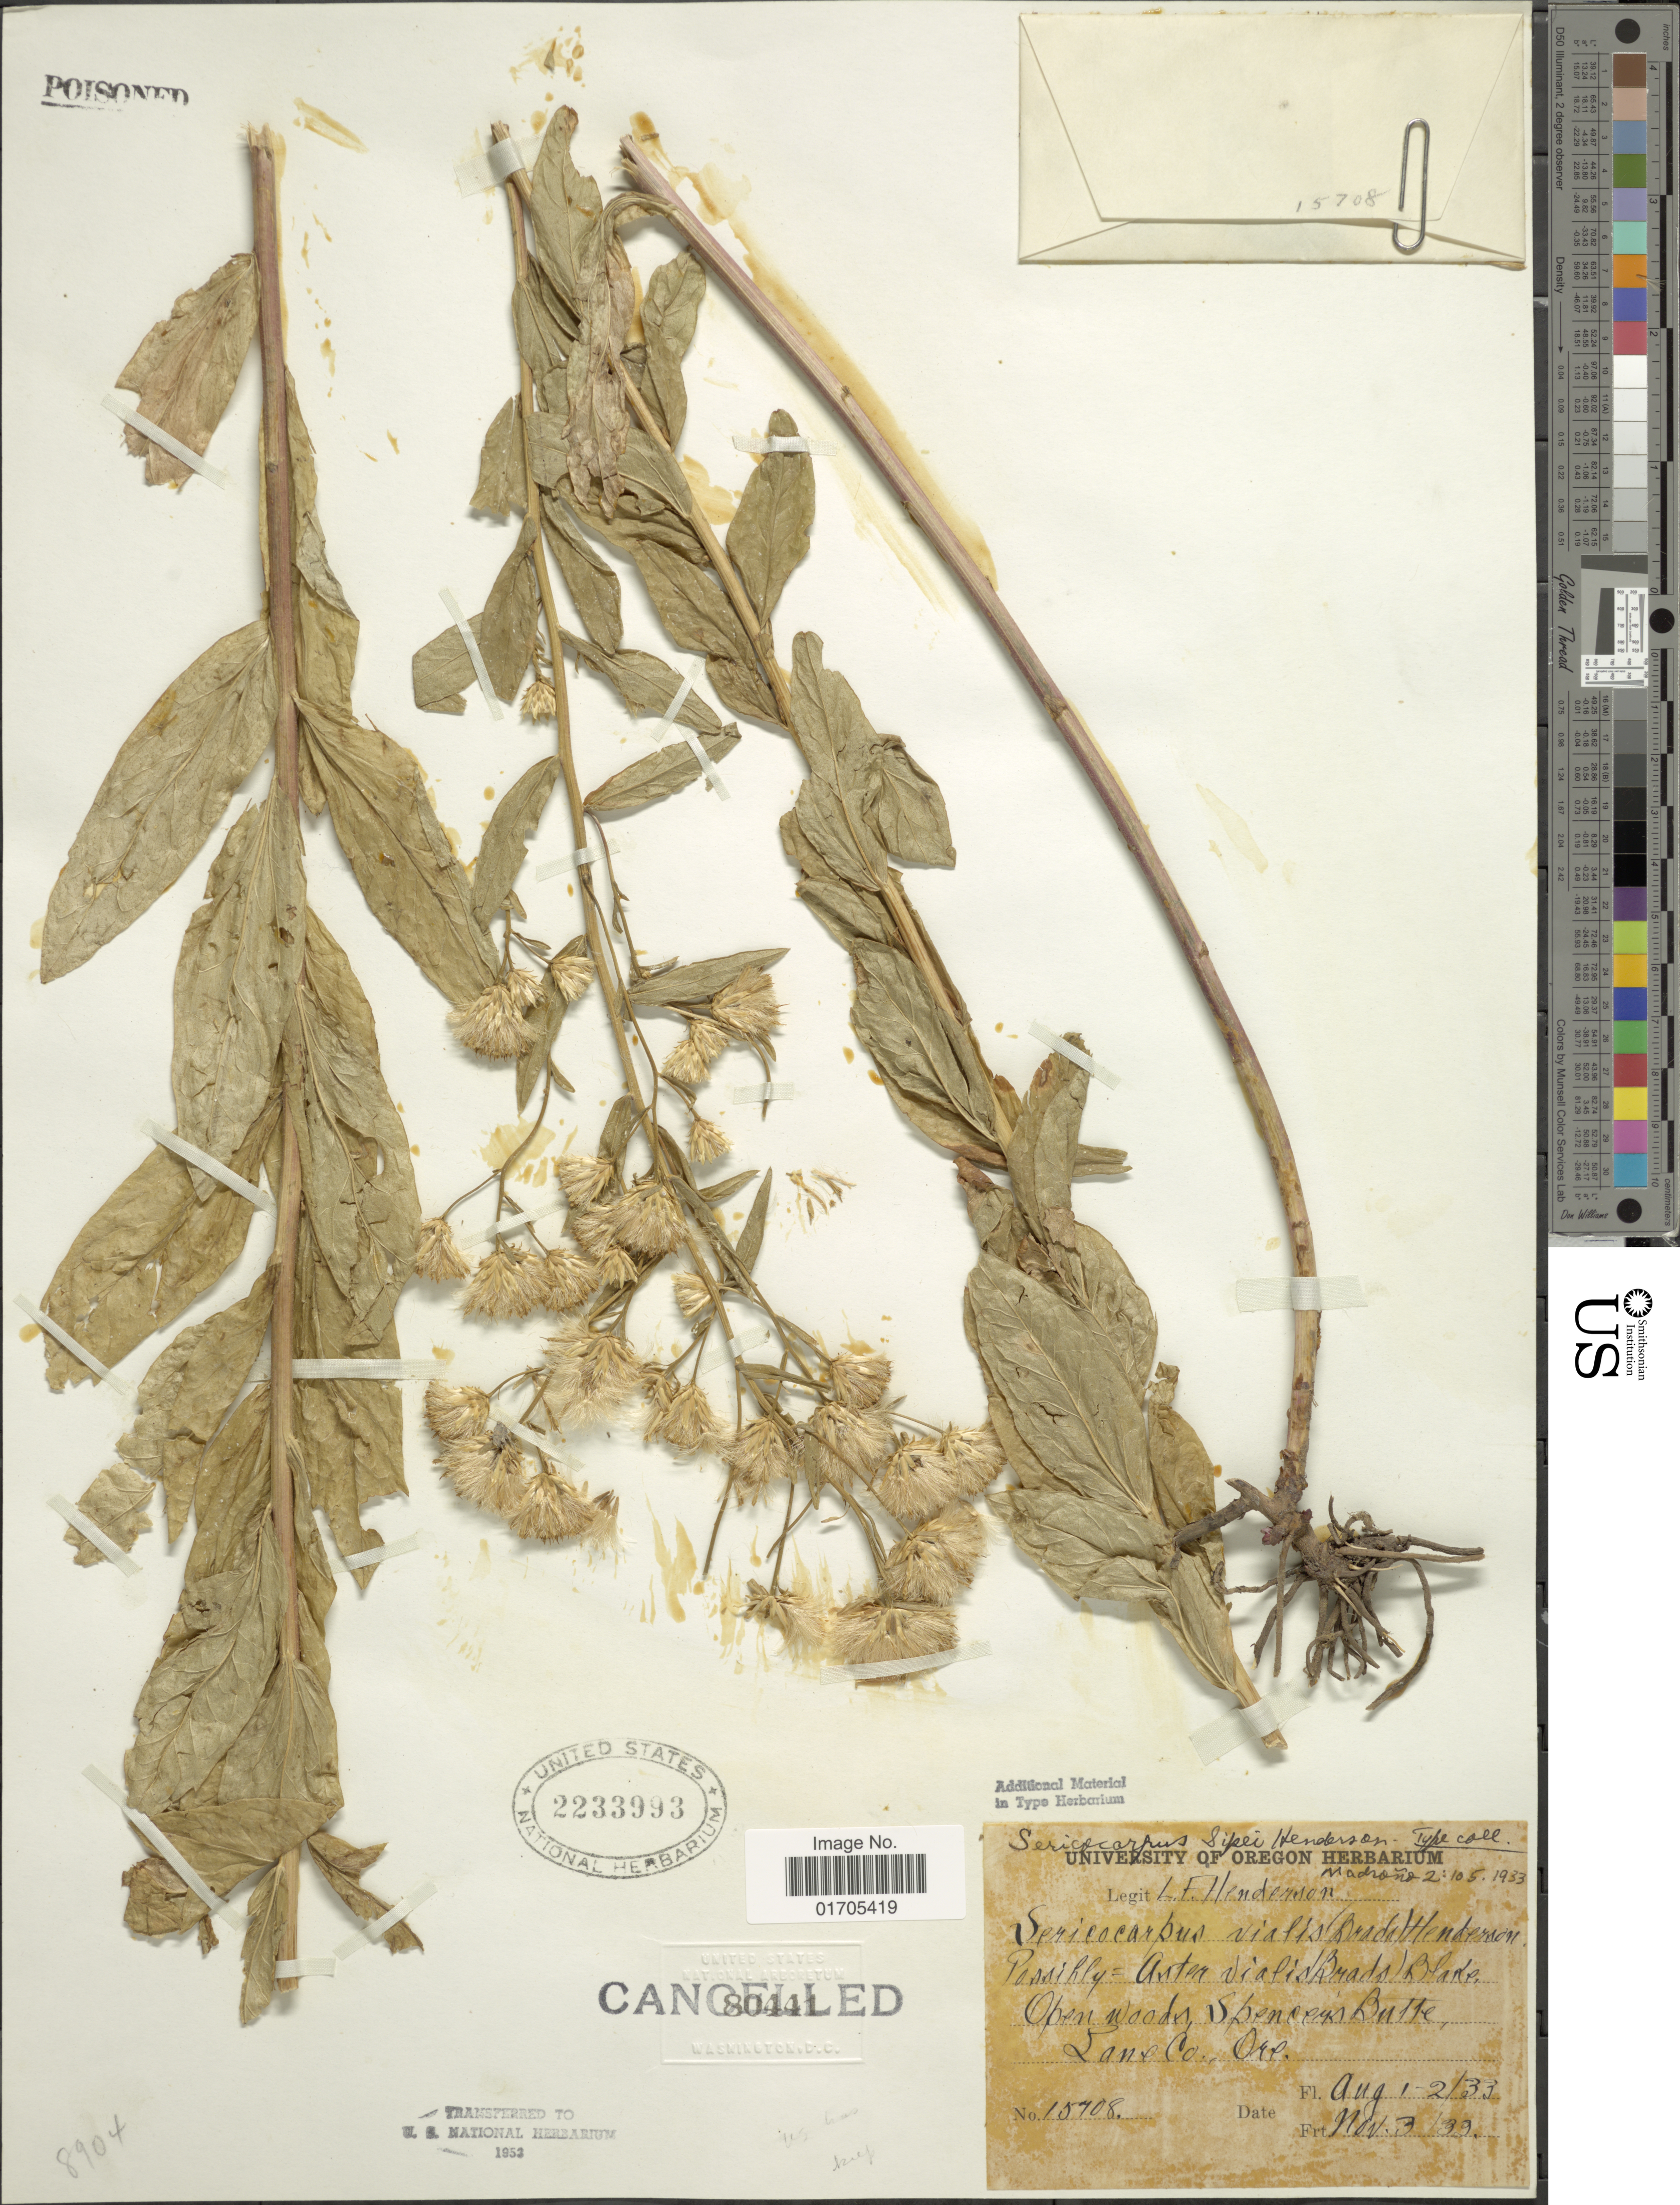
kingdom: Plantae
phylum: Tracheophyta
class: Magnoliopsida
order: Asterales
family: Asteraceae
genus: Eucephalus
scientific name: Eucephalus vialis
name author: Bradshaw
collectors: L. Henderson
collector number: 15708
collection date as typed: Transcribed d/m/y: 1/8/33 to 2/8/33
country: United States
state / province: Oregon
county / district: Lane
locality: Open woods, Spencer's Butte, Lane Co., Ore.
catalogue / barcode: US 2233993